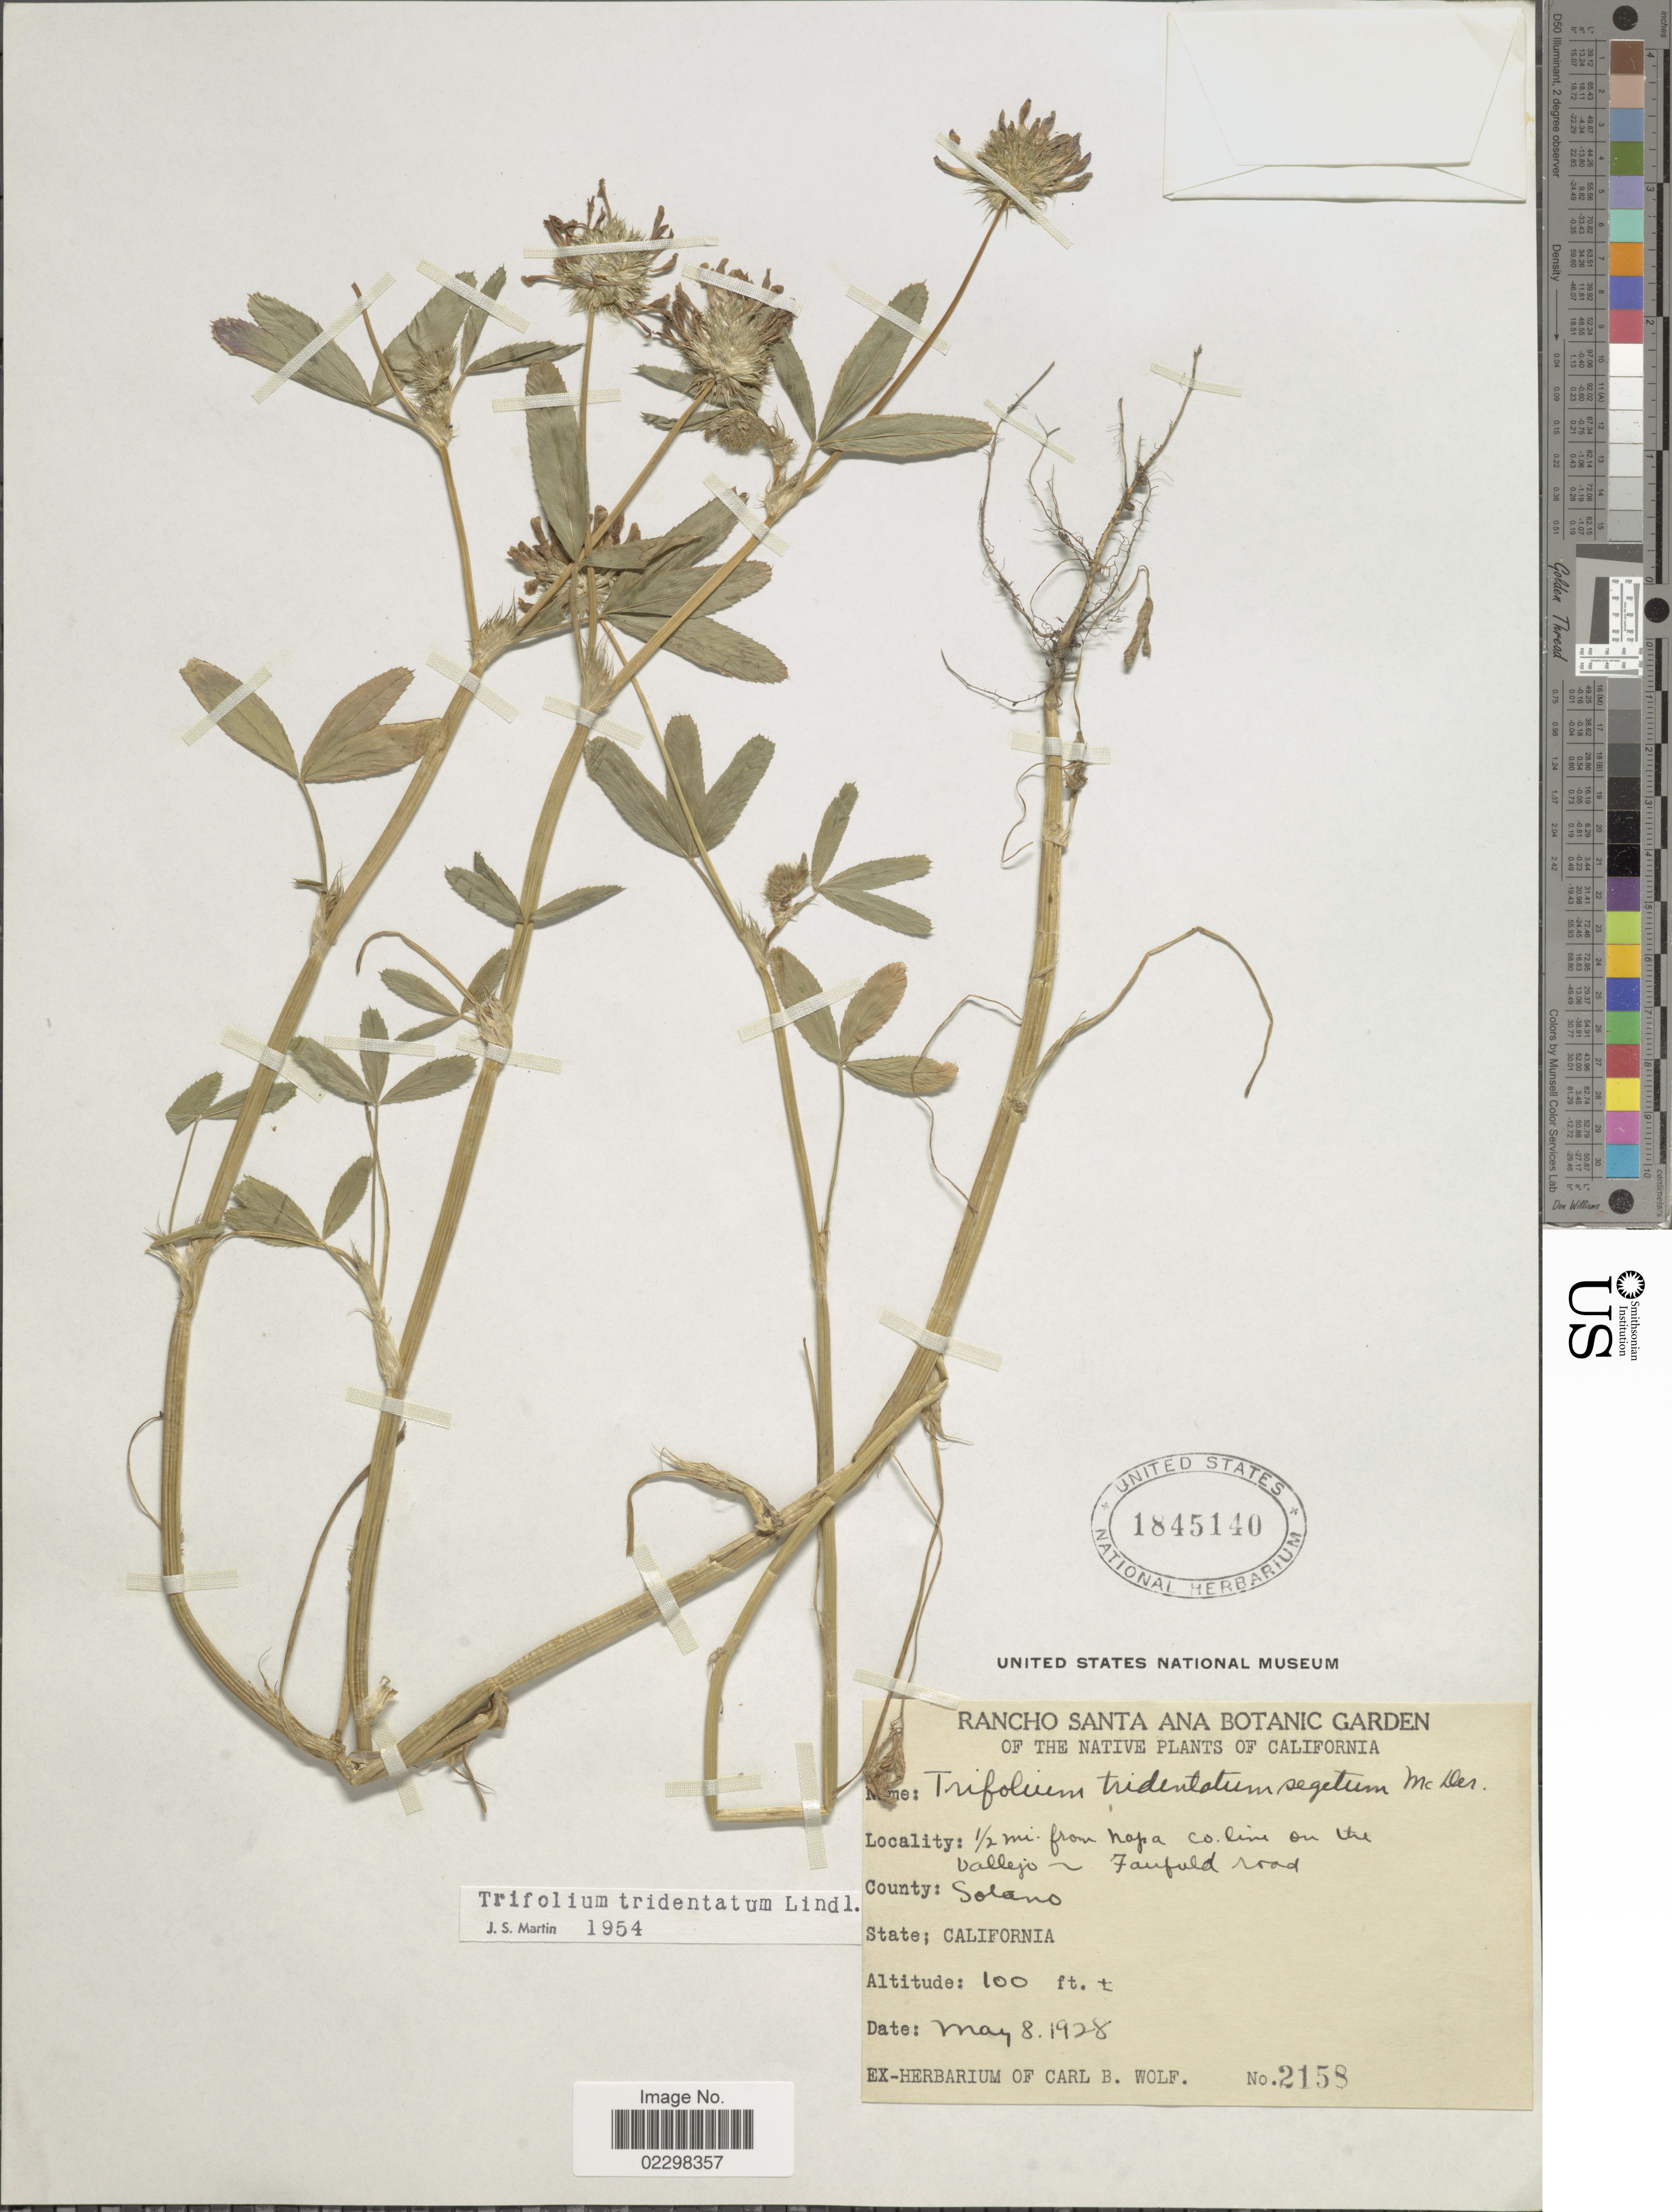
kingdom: Plantae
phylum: Tracheophyta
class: Magnoliopsida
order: Fabales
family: Fabaceae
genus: Trifolium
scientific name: Trifolium tridentatum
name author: Lindl.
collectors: ex herb. Carl B. Wolf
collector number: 2158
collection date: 1928-05-08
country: United States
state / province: California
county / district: Napa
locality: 1/2 mi. from Napa Co. Line on the Vallejo - Fairfield road. County : Solano. State: California.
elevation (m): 30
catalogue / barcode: US 1845140